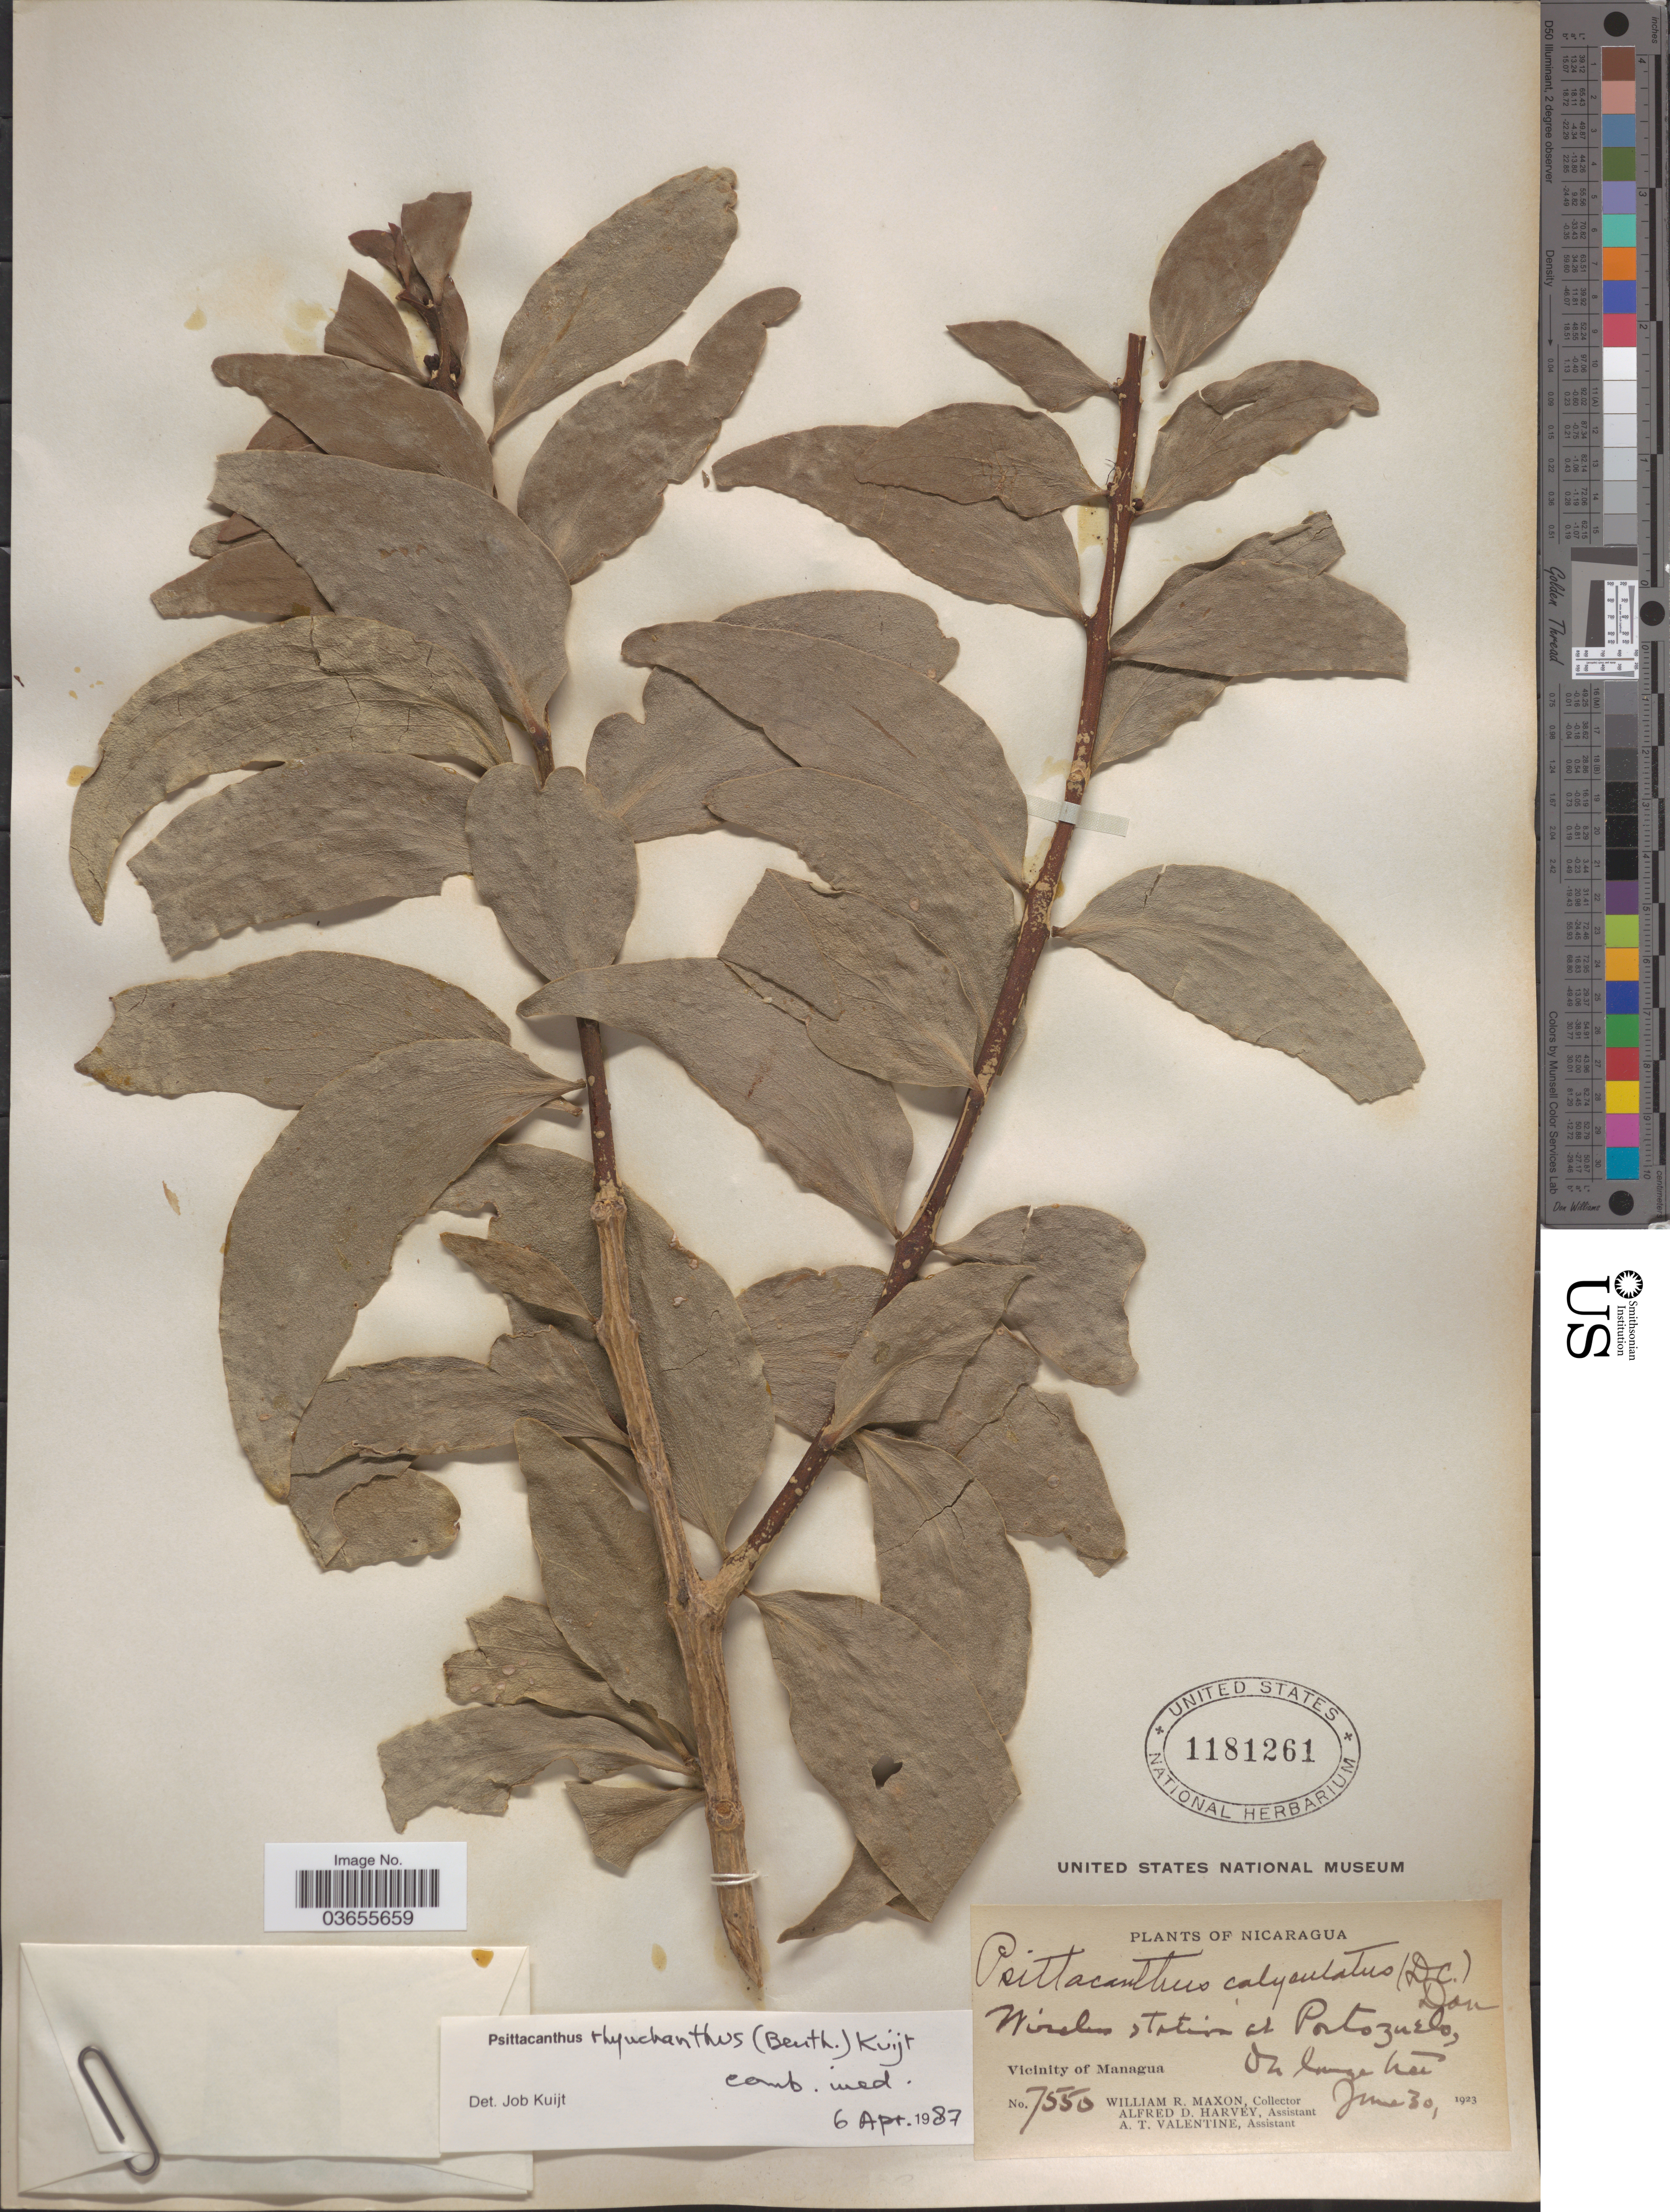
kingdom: Plantae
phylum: Tracheophyta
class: Magnoliopsida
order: Santalales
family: Loranthaceae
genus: Psittacanthus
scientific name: Psittacanthus rhynchanthus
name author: (Benth.) Kuijt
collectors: W. R. Maxon, A. D. Harvey & A. Valentine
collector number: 7550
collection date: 1923-06-30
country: Nicaragua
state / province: Managua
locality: Niraless station at Portezuelo. Vicinity of Managua.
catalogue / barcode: US 1181261